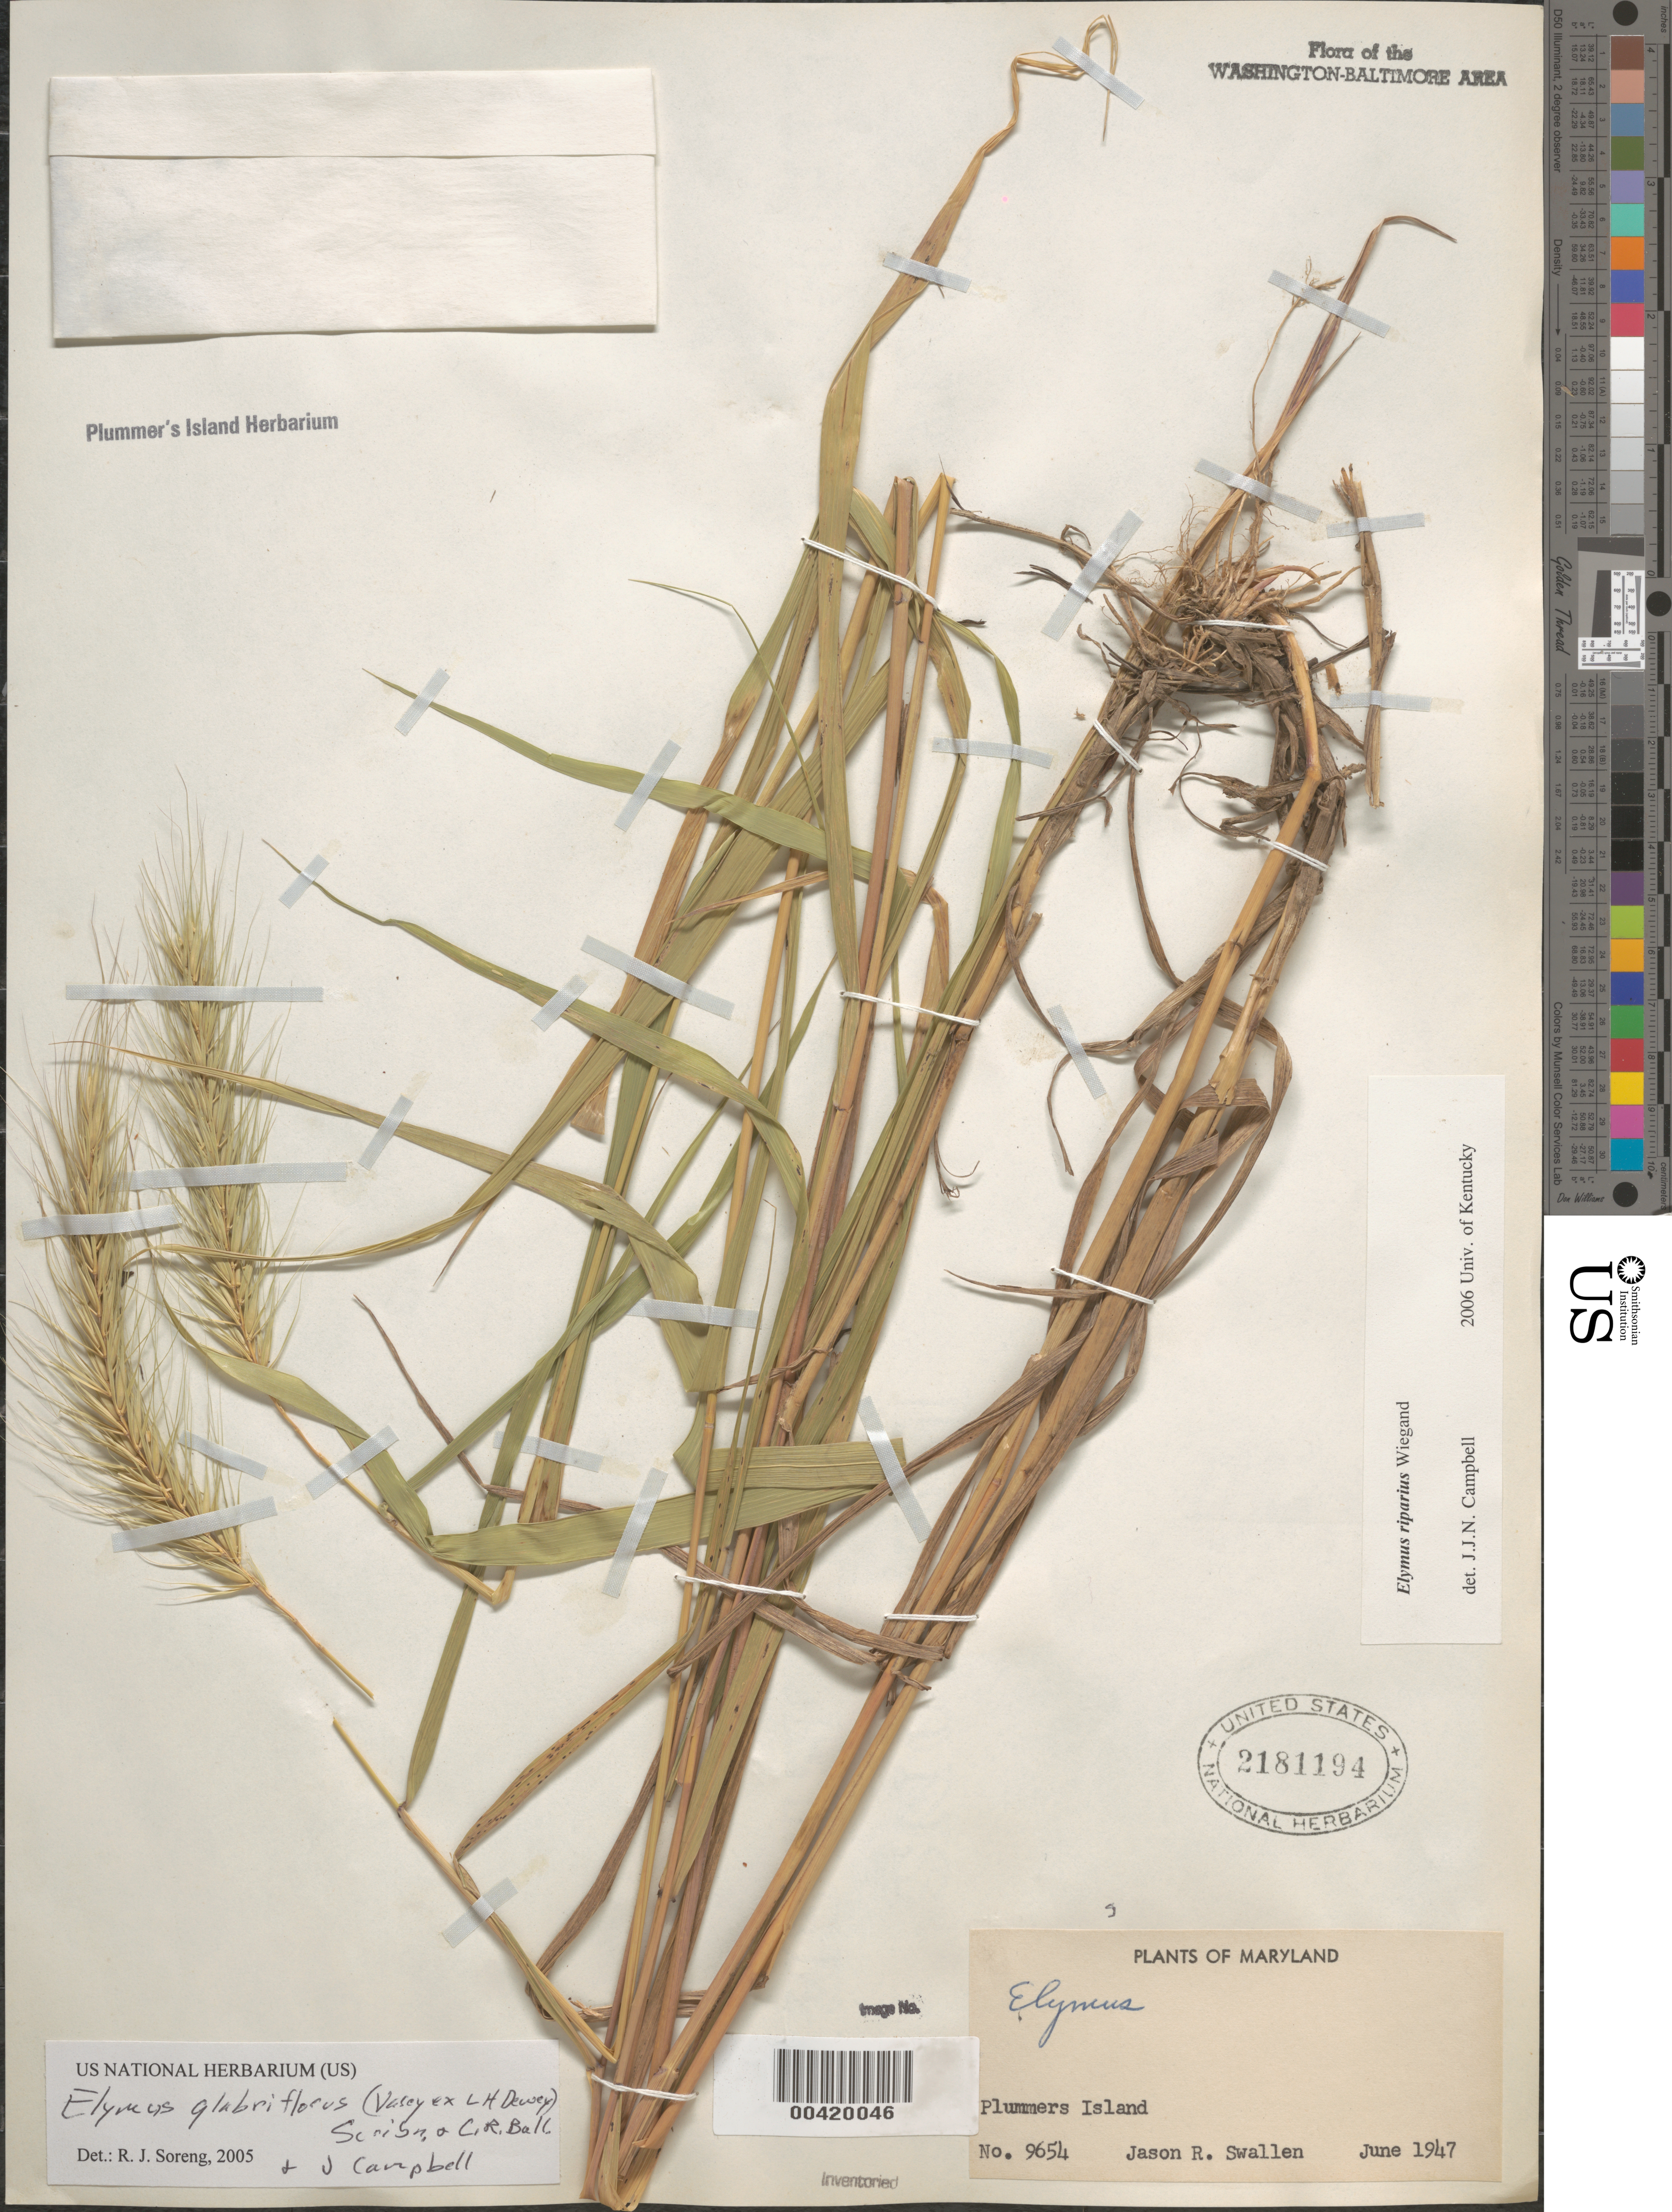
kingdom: Plantae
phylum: Tracheophyta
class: Liliopsida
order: Poales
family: Poaceae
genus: Elymus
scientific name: Elymus riparius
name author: Wiegand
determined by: Campbell, J. J. N., (KY), University of Kentucky (UNITED STATES)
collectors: J. R. Swallen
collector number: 9654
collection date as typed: Jun 1947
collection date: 1947-06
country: United States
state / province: Maryland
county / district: Montgomery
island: Plummers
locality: Plummer's Island C. & O. Canal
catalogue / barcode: US 2181194